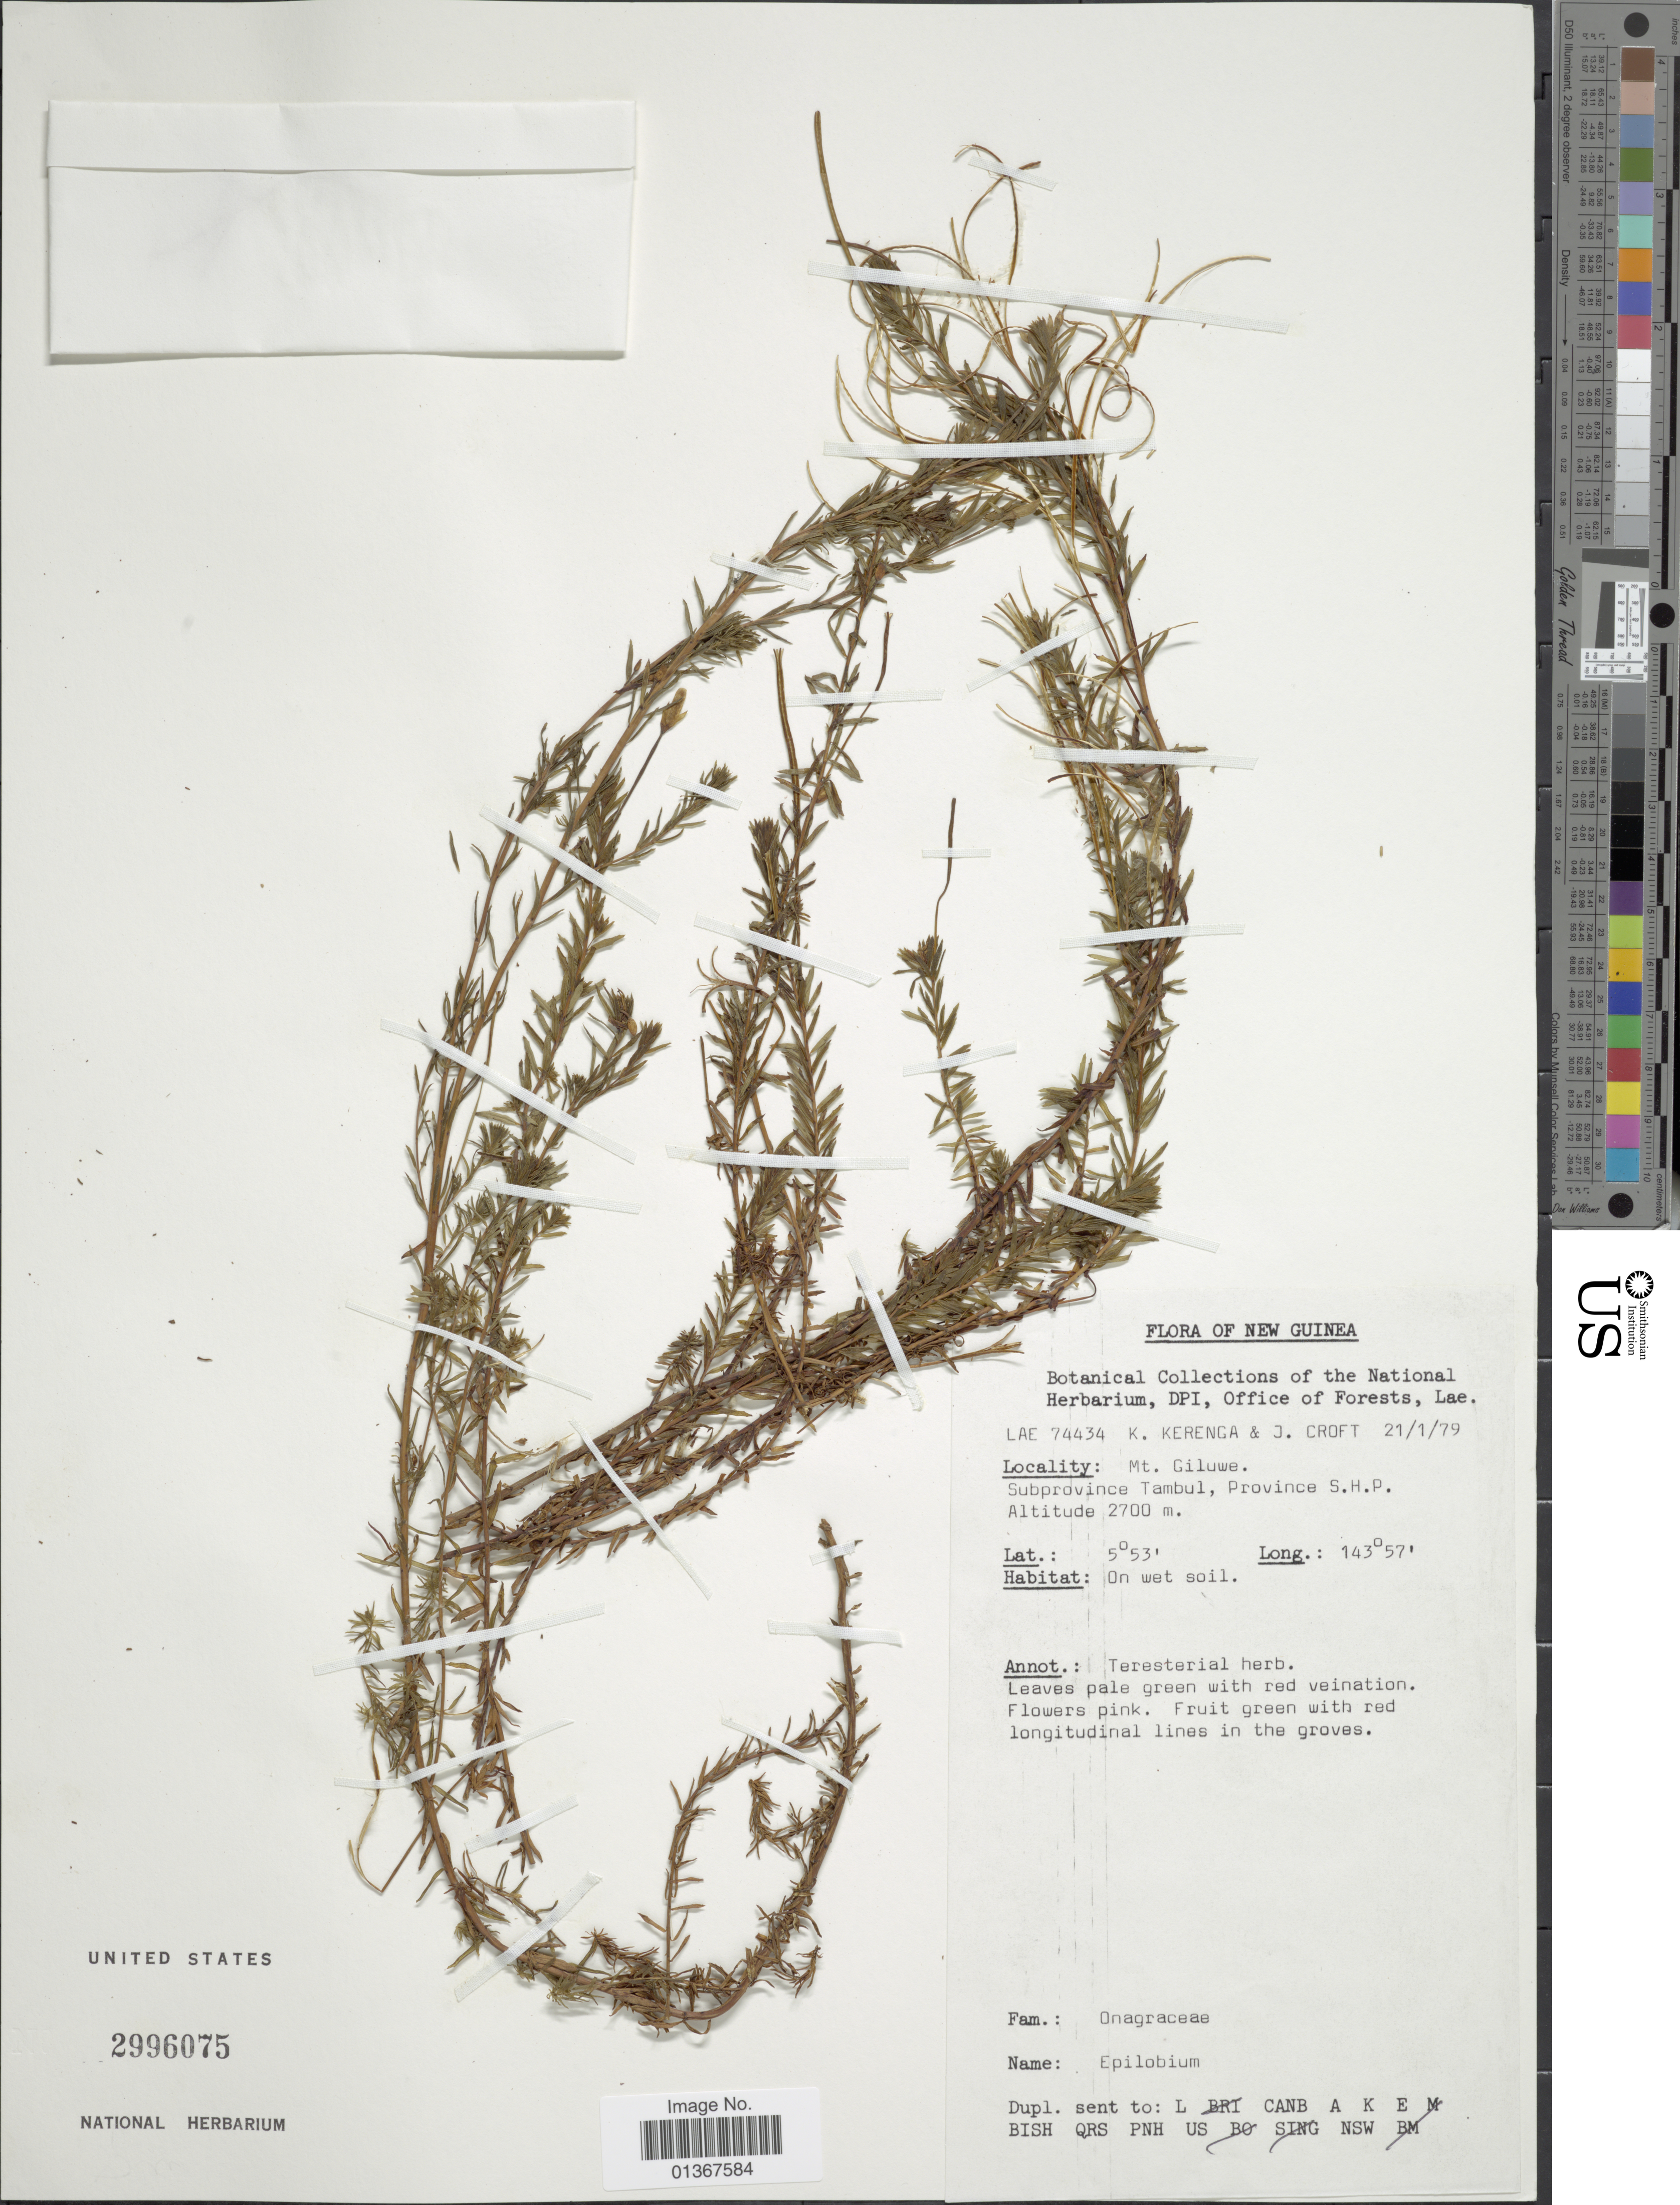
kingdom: Plantae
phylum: Tracheophyta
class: Magnoliopsida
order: Myrtales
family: Onagraceae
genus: Epilobium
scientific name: Epilobium sp.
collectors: K. Kerenga & J. Croft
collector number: LAE 74434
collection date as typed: Transcribed d/m/y: 21/1/79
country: Papua New Guinea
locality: Mt. Giluwe. Subprovince Tambul, Province S.H.P.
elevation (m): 2700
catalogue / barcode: US 2996075